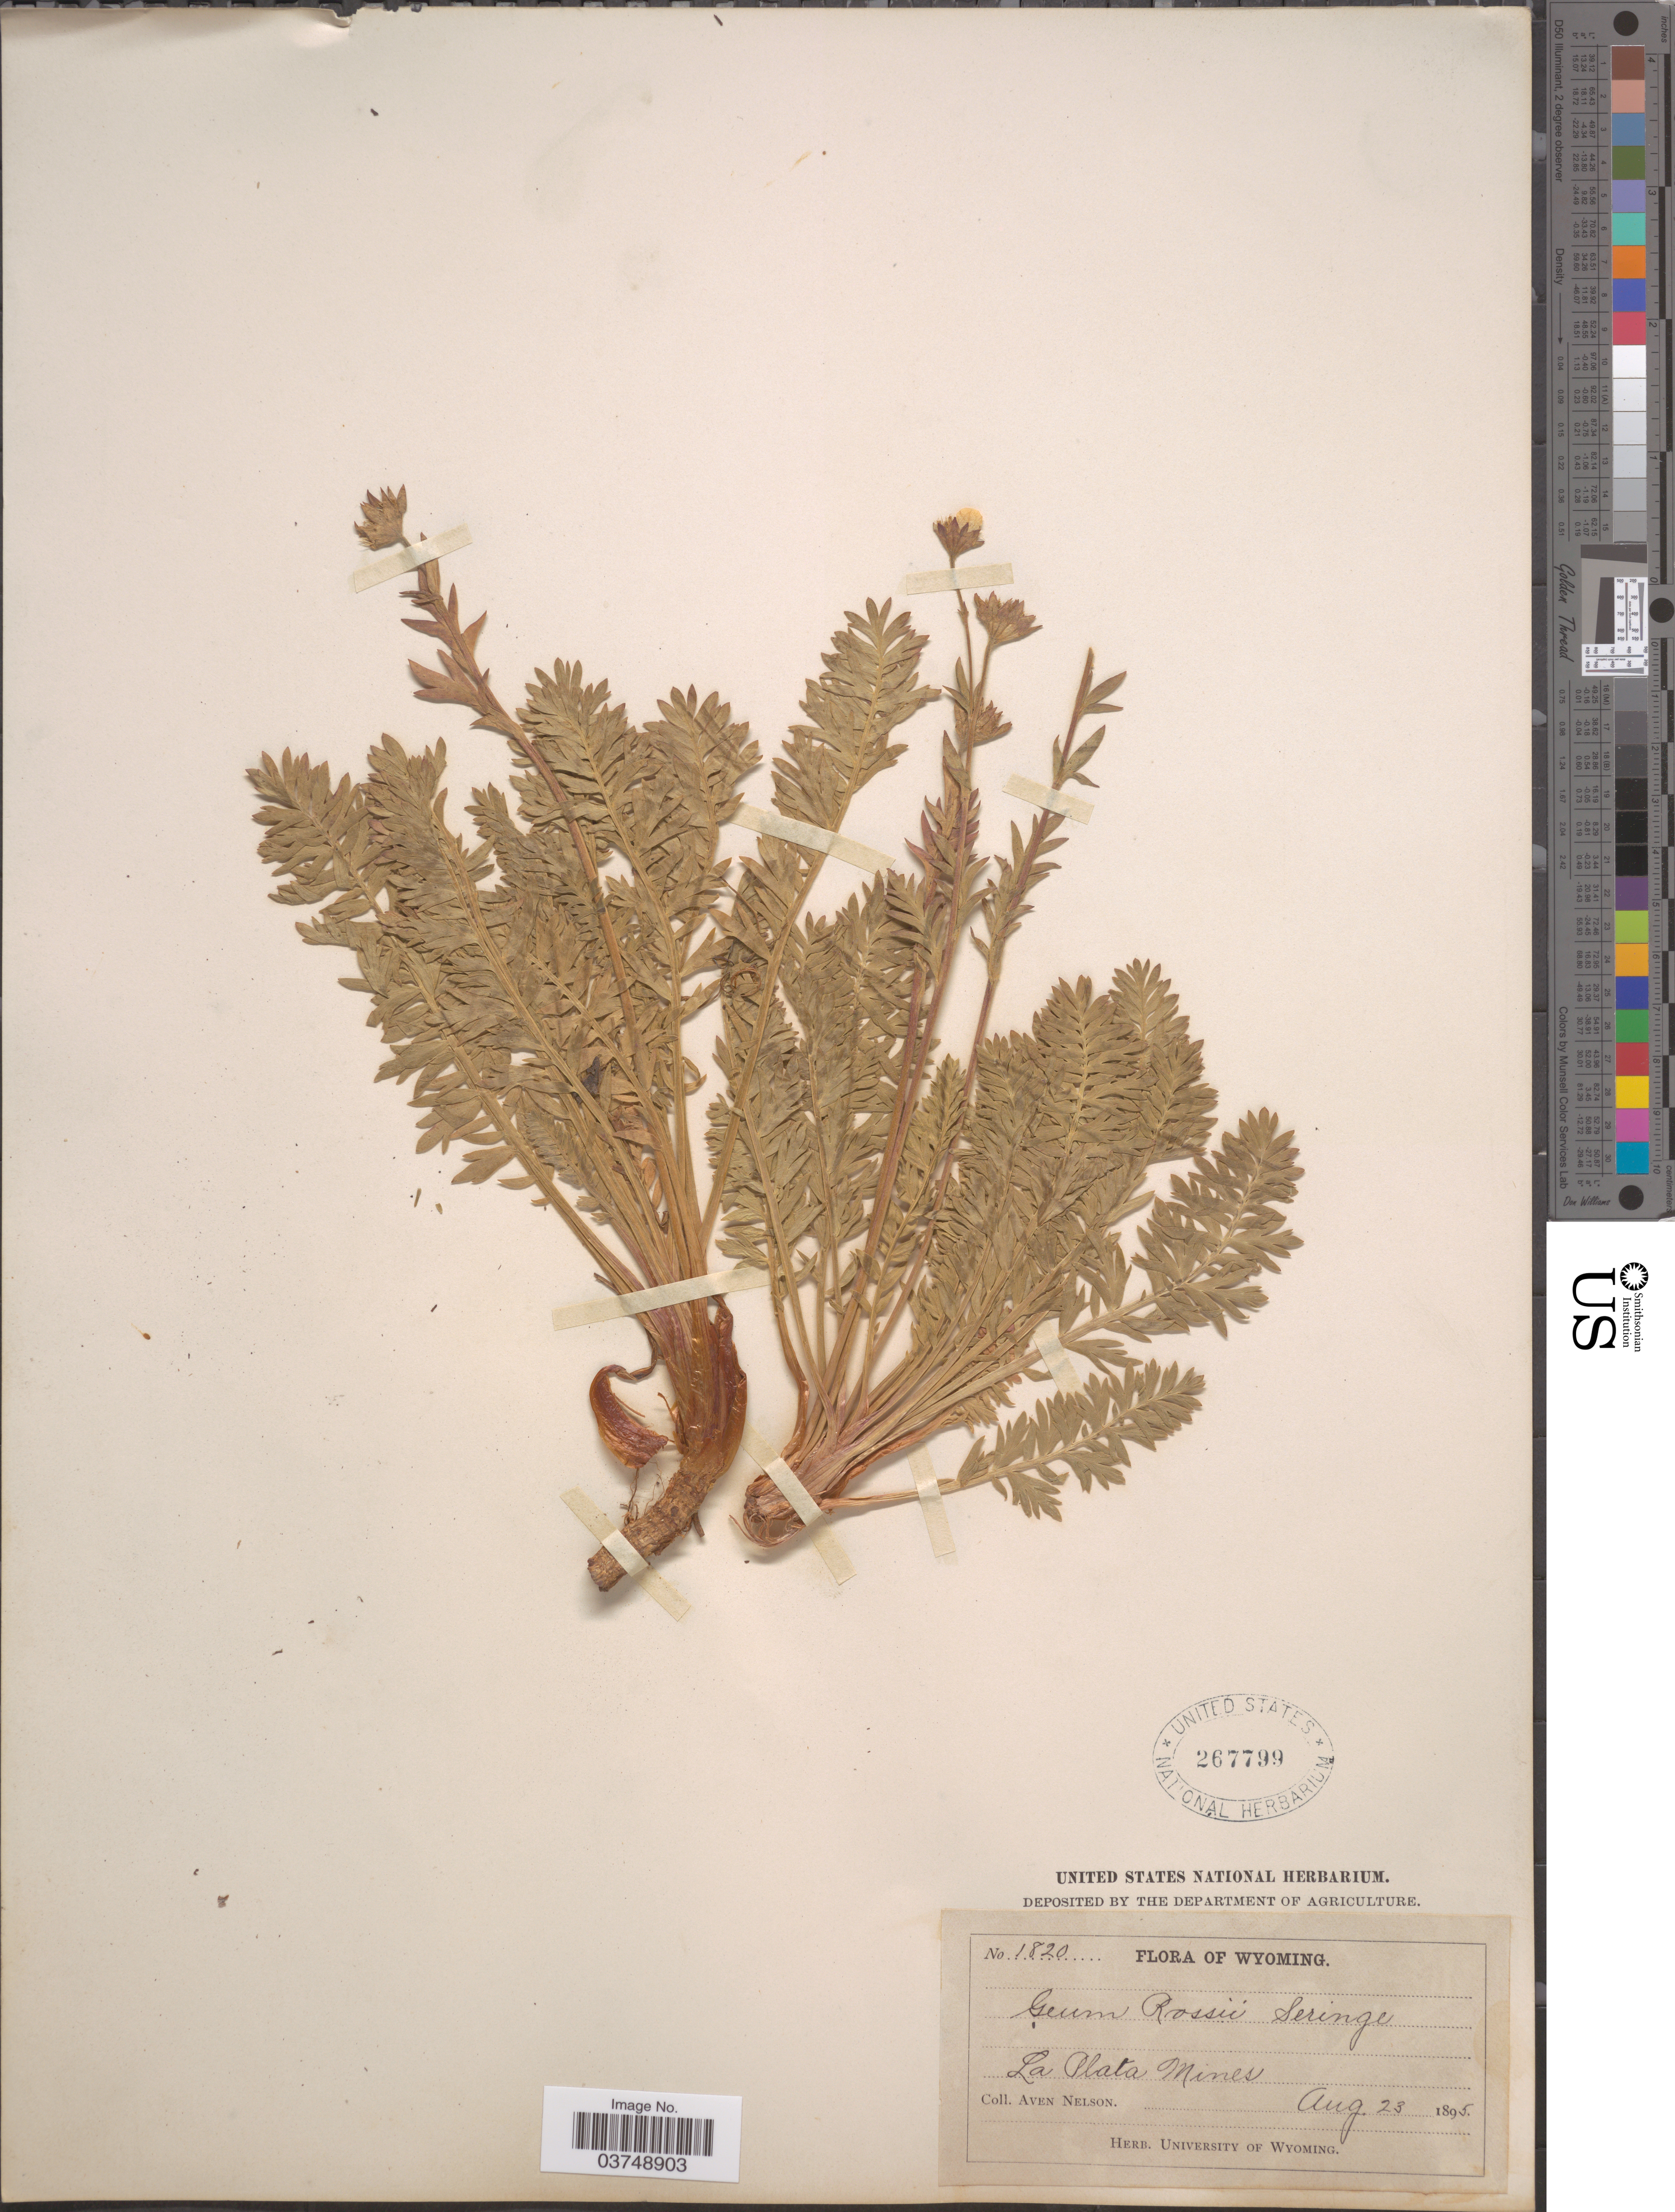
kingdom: Plantae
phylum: Tracheophyta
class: Magnoliopsida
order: Rosales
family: Rosaceae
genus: Geum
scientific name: Geum rossii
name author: (R. Br.) Ser.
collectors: A. Nelson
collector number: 1820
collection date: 1895-08-23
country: United States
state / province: Wyoming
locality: La Plata Mines.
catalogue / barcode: US 267799